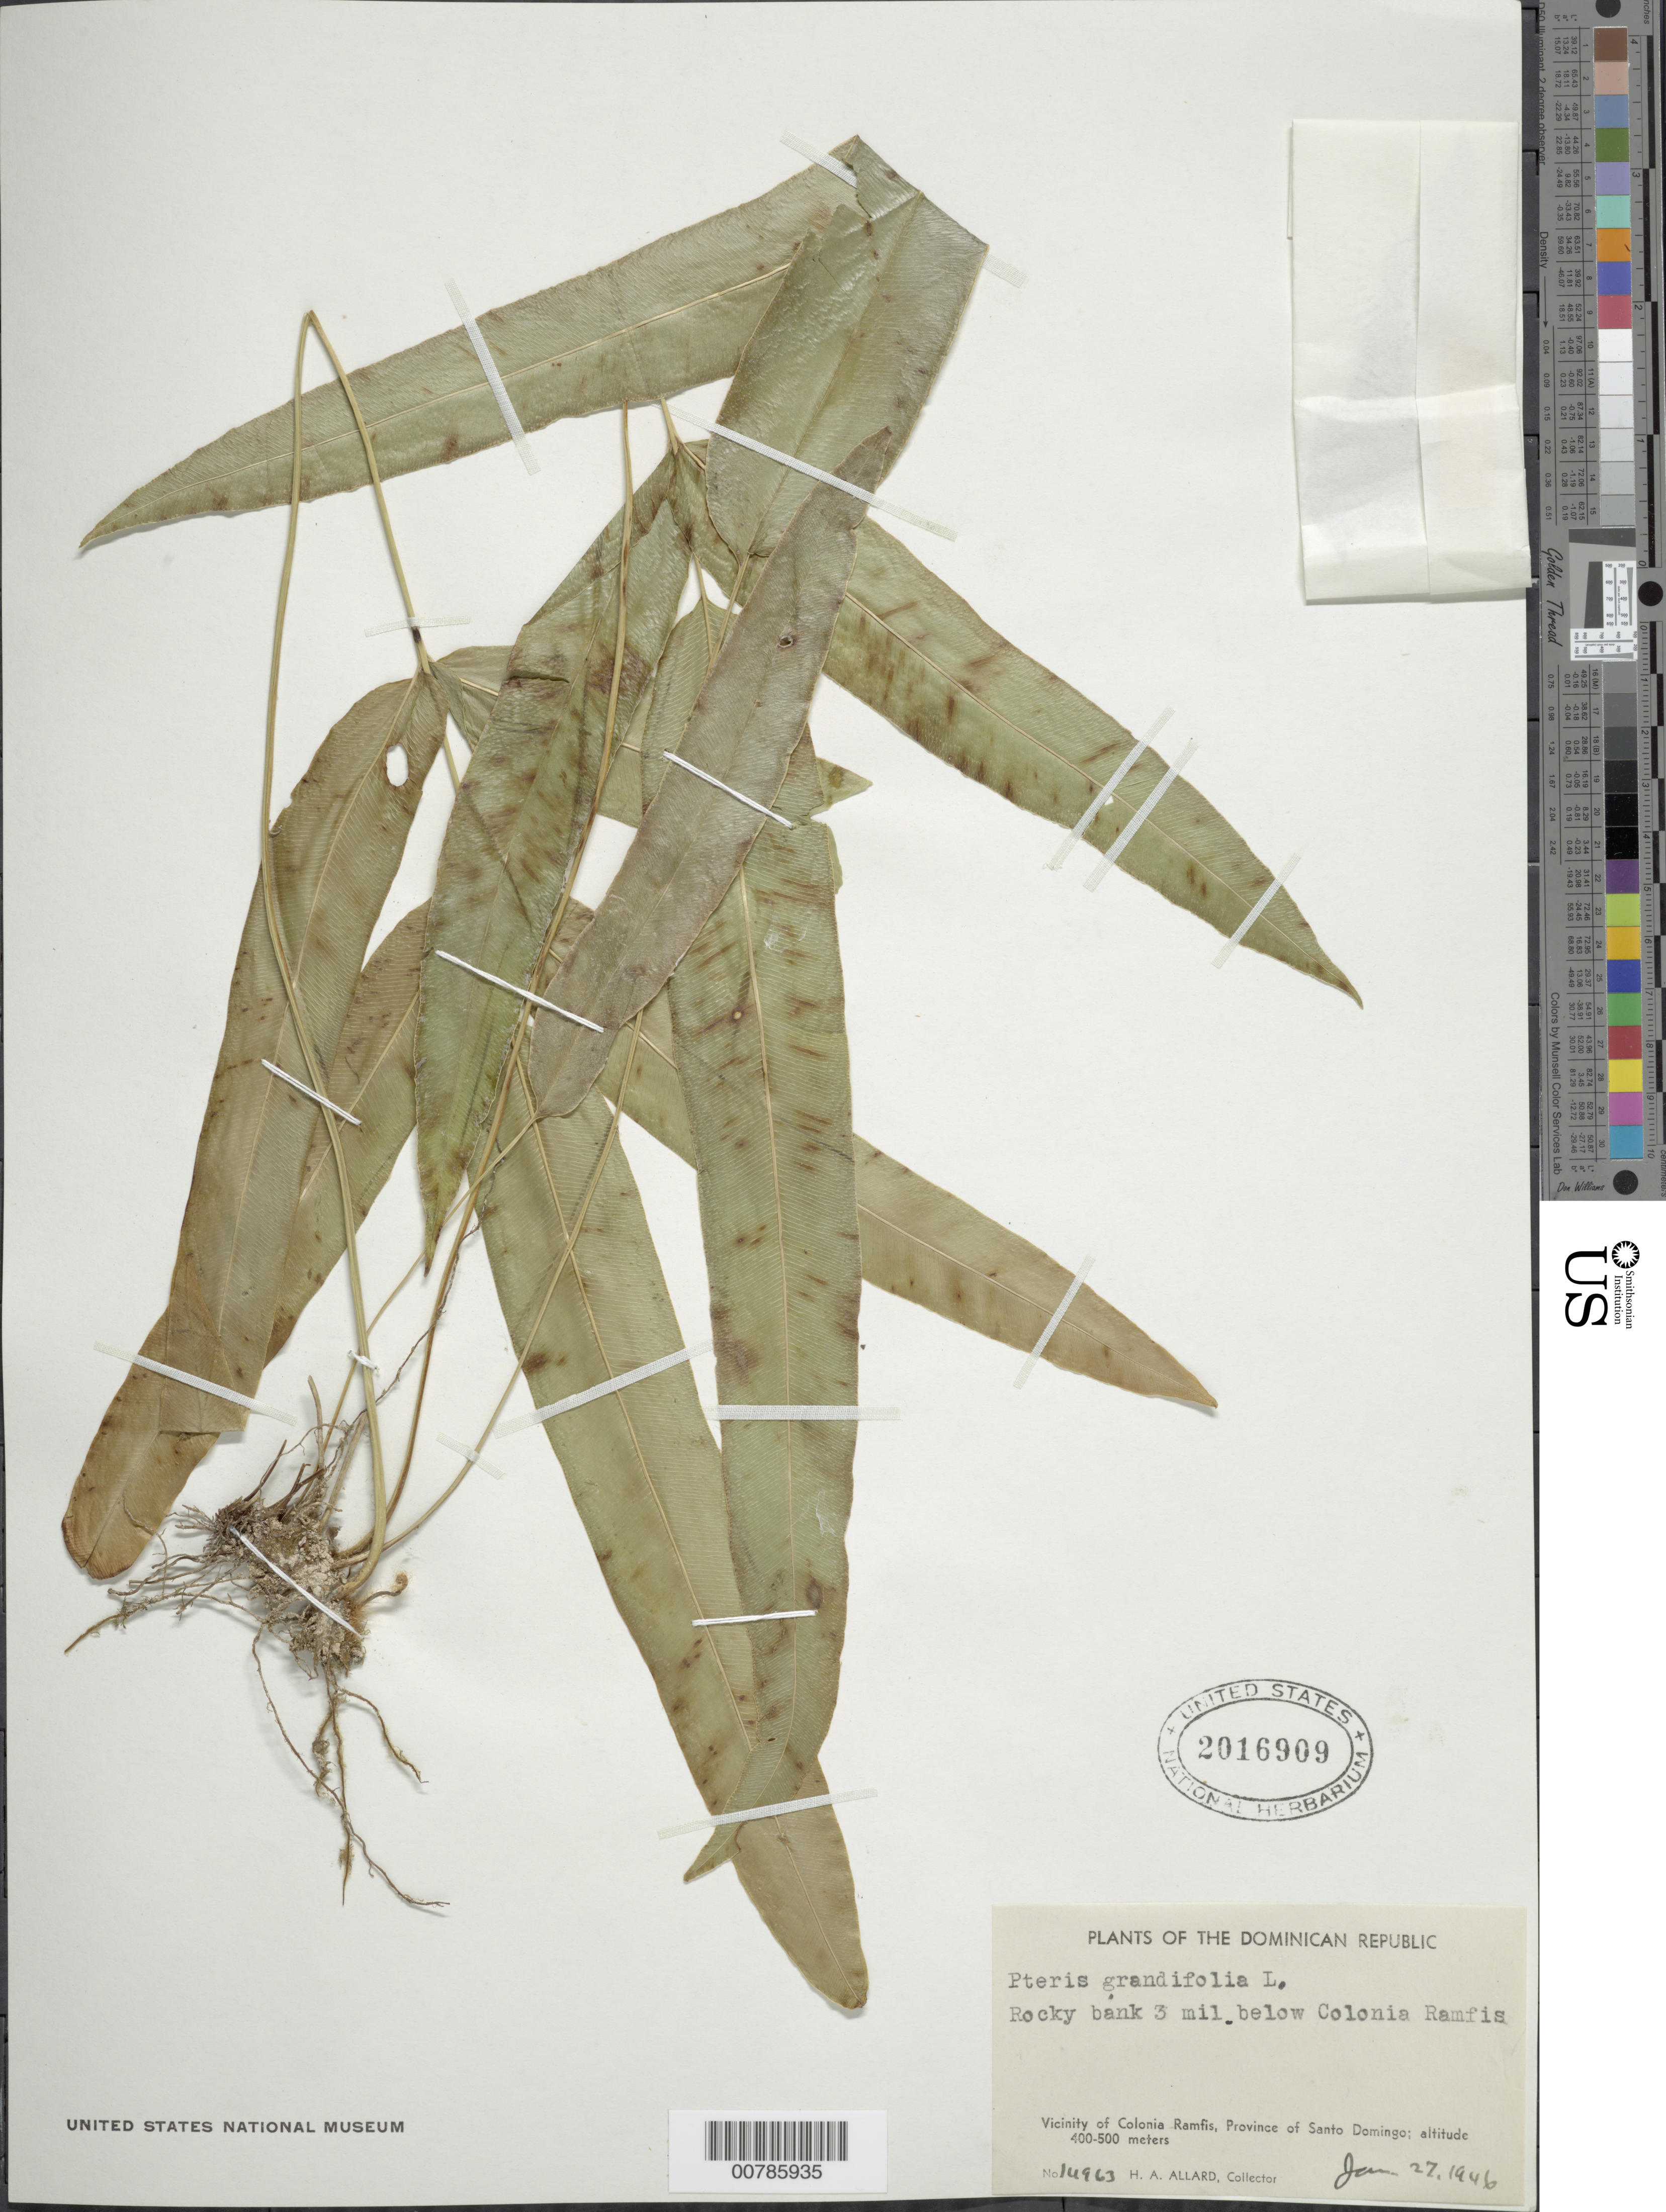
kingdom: Plantae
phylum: Tracheophyta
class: Polypodiopsida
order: Polypodiales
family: Pteridaceae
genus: Pteris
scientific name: Pteris grandifolia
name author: L.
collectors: H. A. Allard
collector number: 14963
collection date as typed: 27 Jan 1946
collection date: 1946-01-27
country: Dominican Republic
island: Hispaniola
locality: Colonia Ramfis, 3 miles below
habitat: Rocky bank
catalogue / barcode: US 2016909